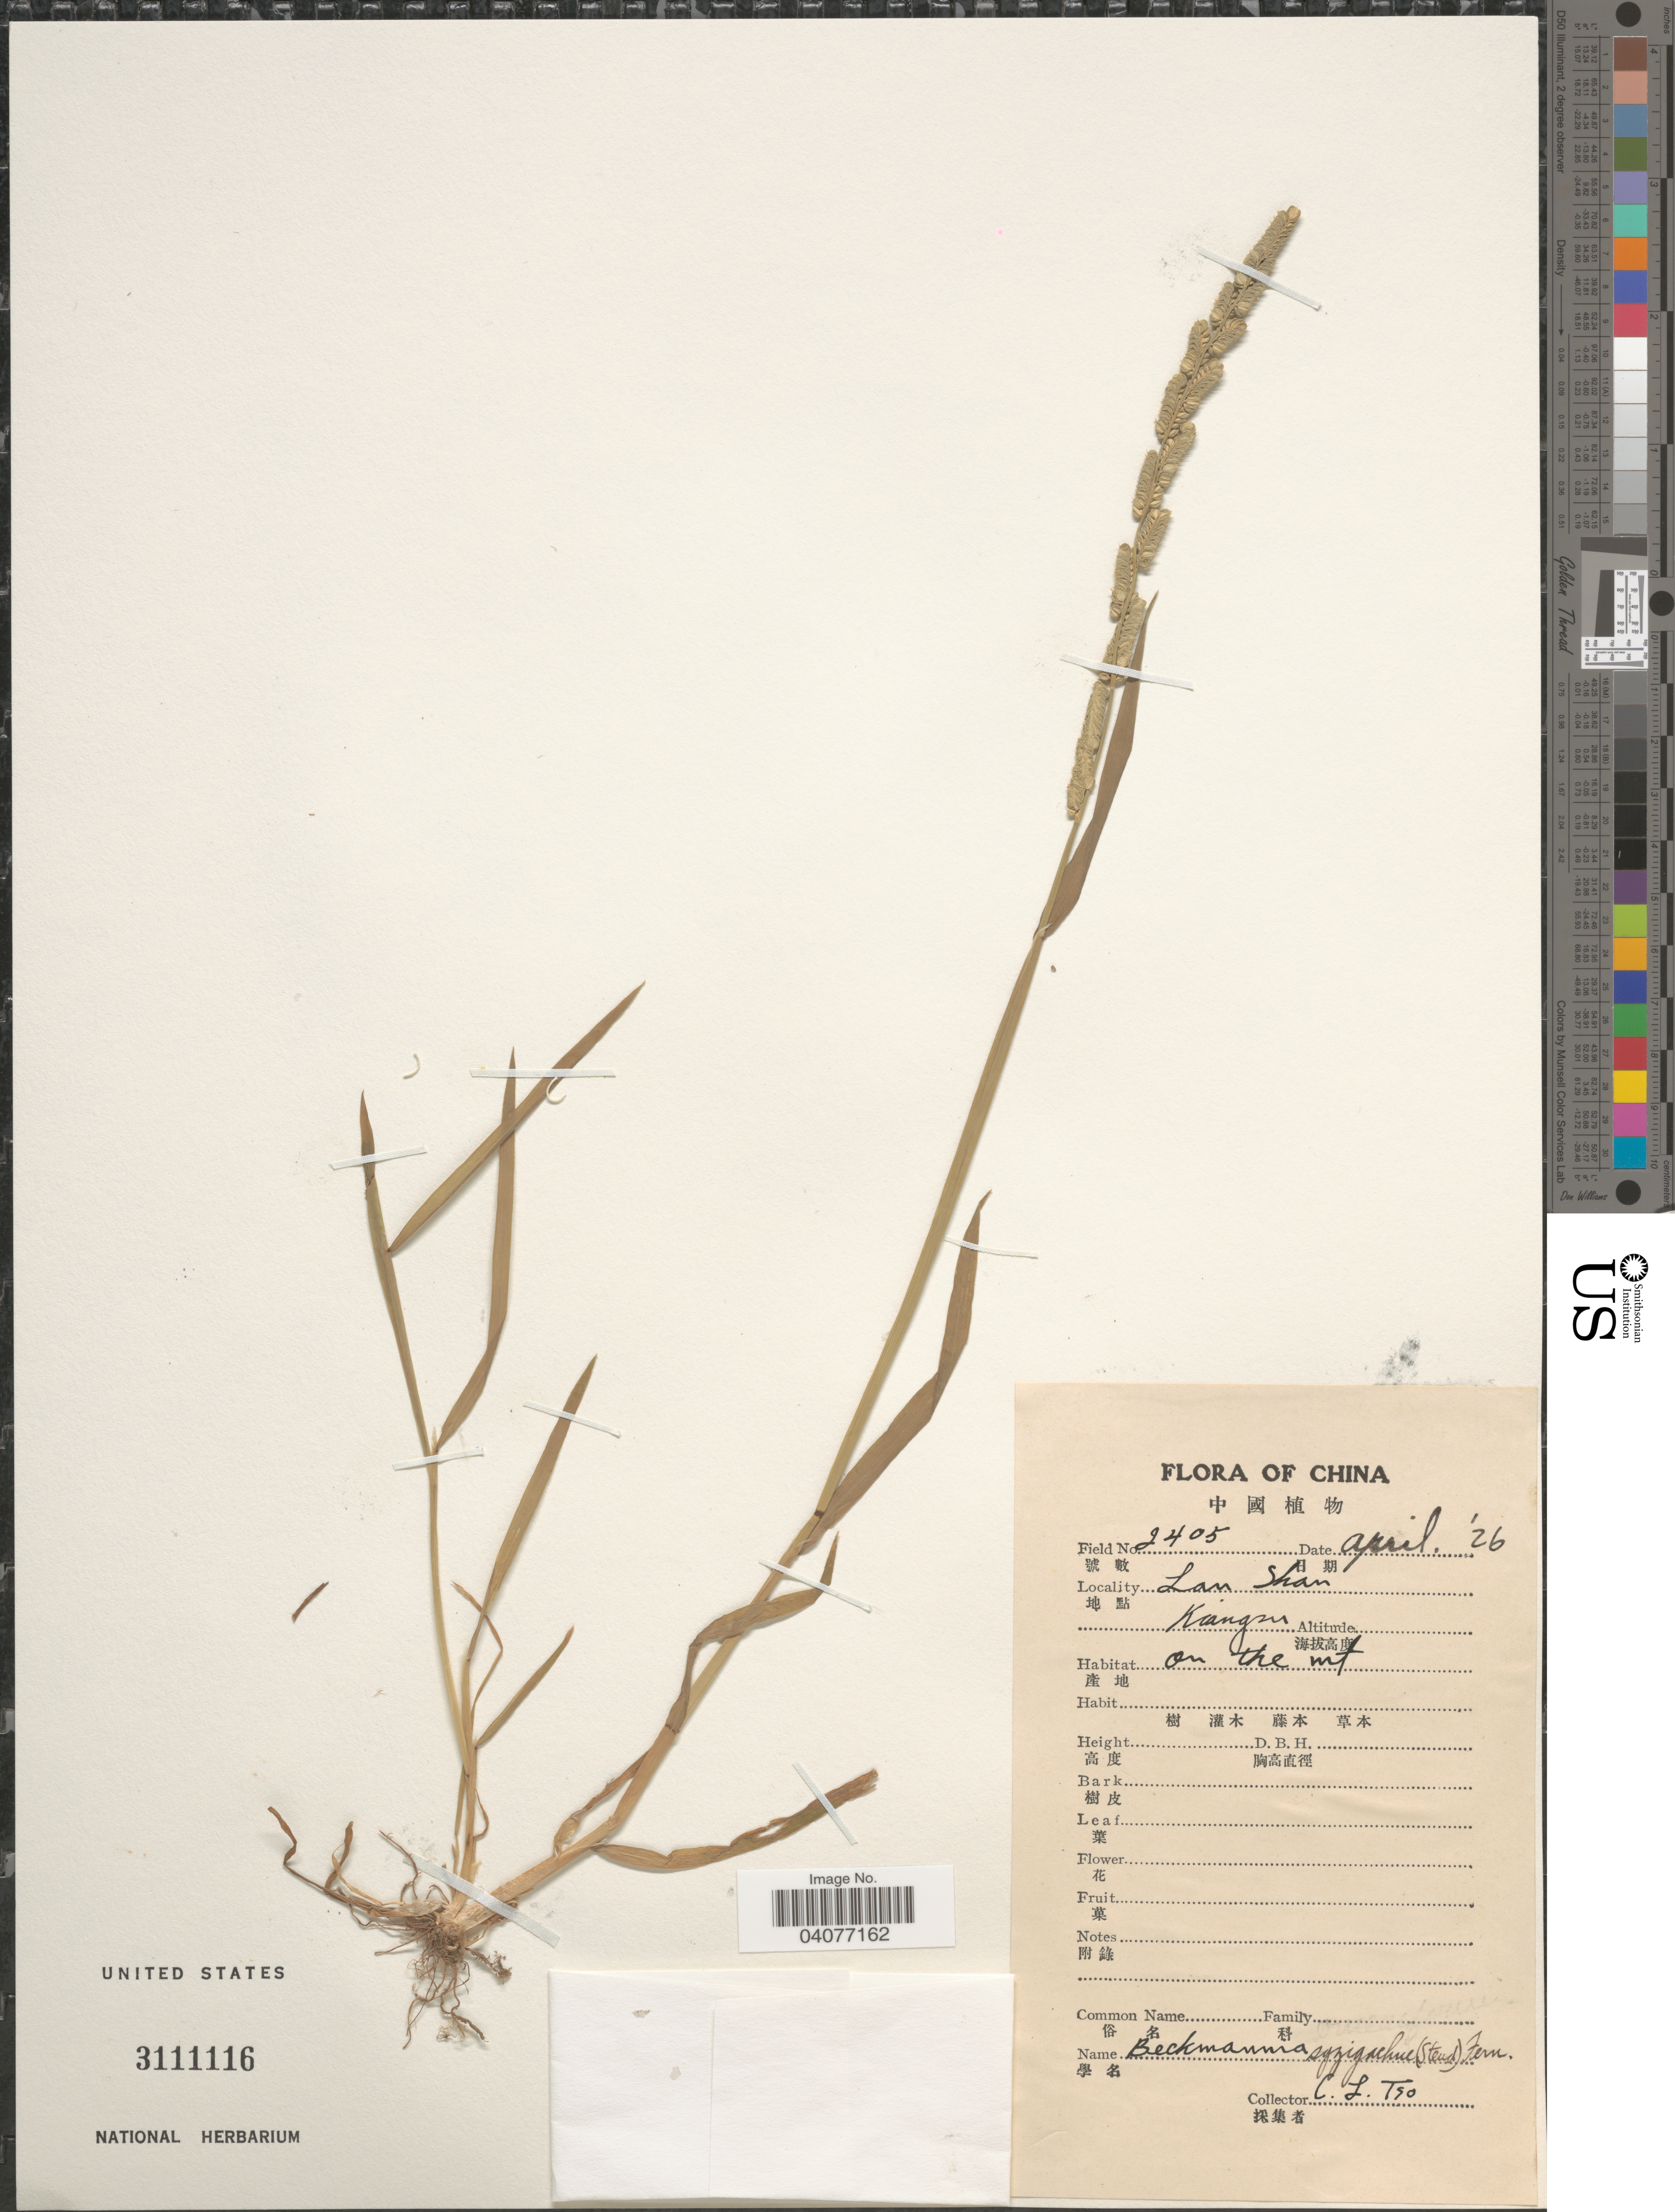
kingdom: Plantae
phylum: Tracheophyta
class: Liliopsida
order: Poales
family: Poaceae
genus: Beckmannia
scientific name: Beckmannia syzigachne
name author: (Steud.) Fernald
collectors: C. Tso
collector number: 2405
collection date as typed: Transcribed d/m/y: /4/26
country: China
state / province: Jiangsu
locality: Lan Shan. Kiangsu.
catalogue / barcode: US 3111116